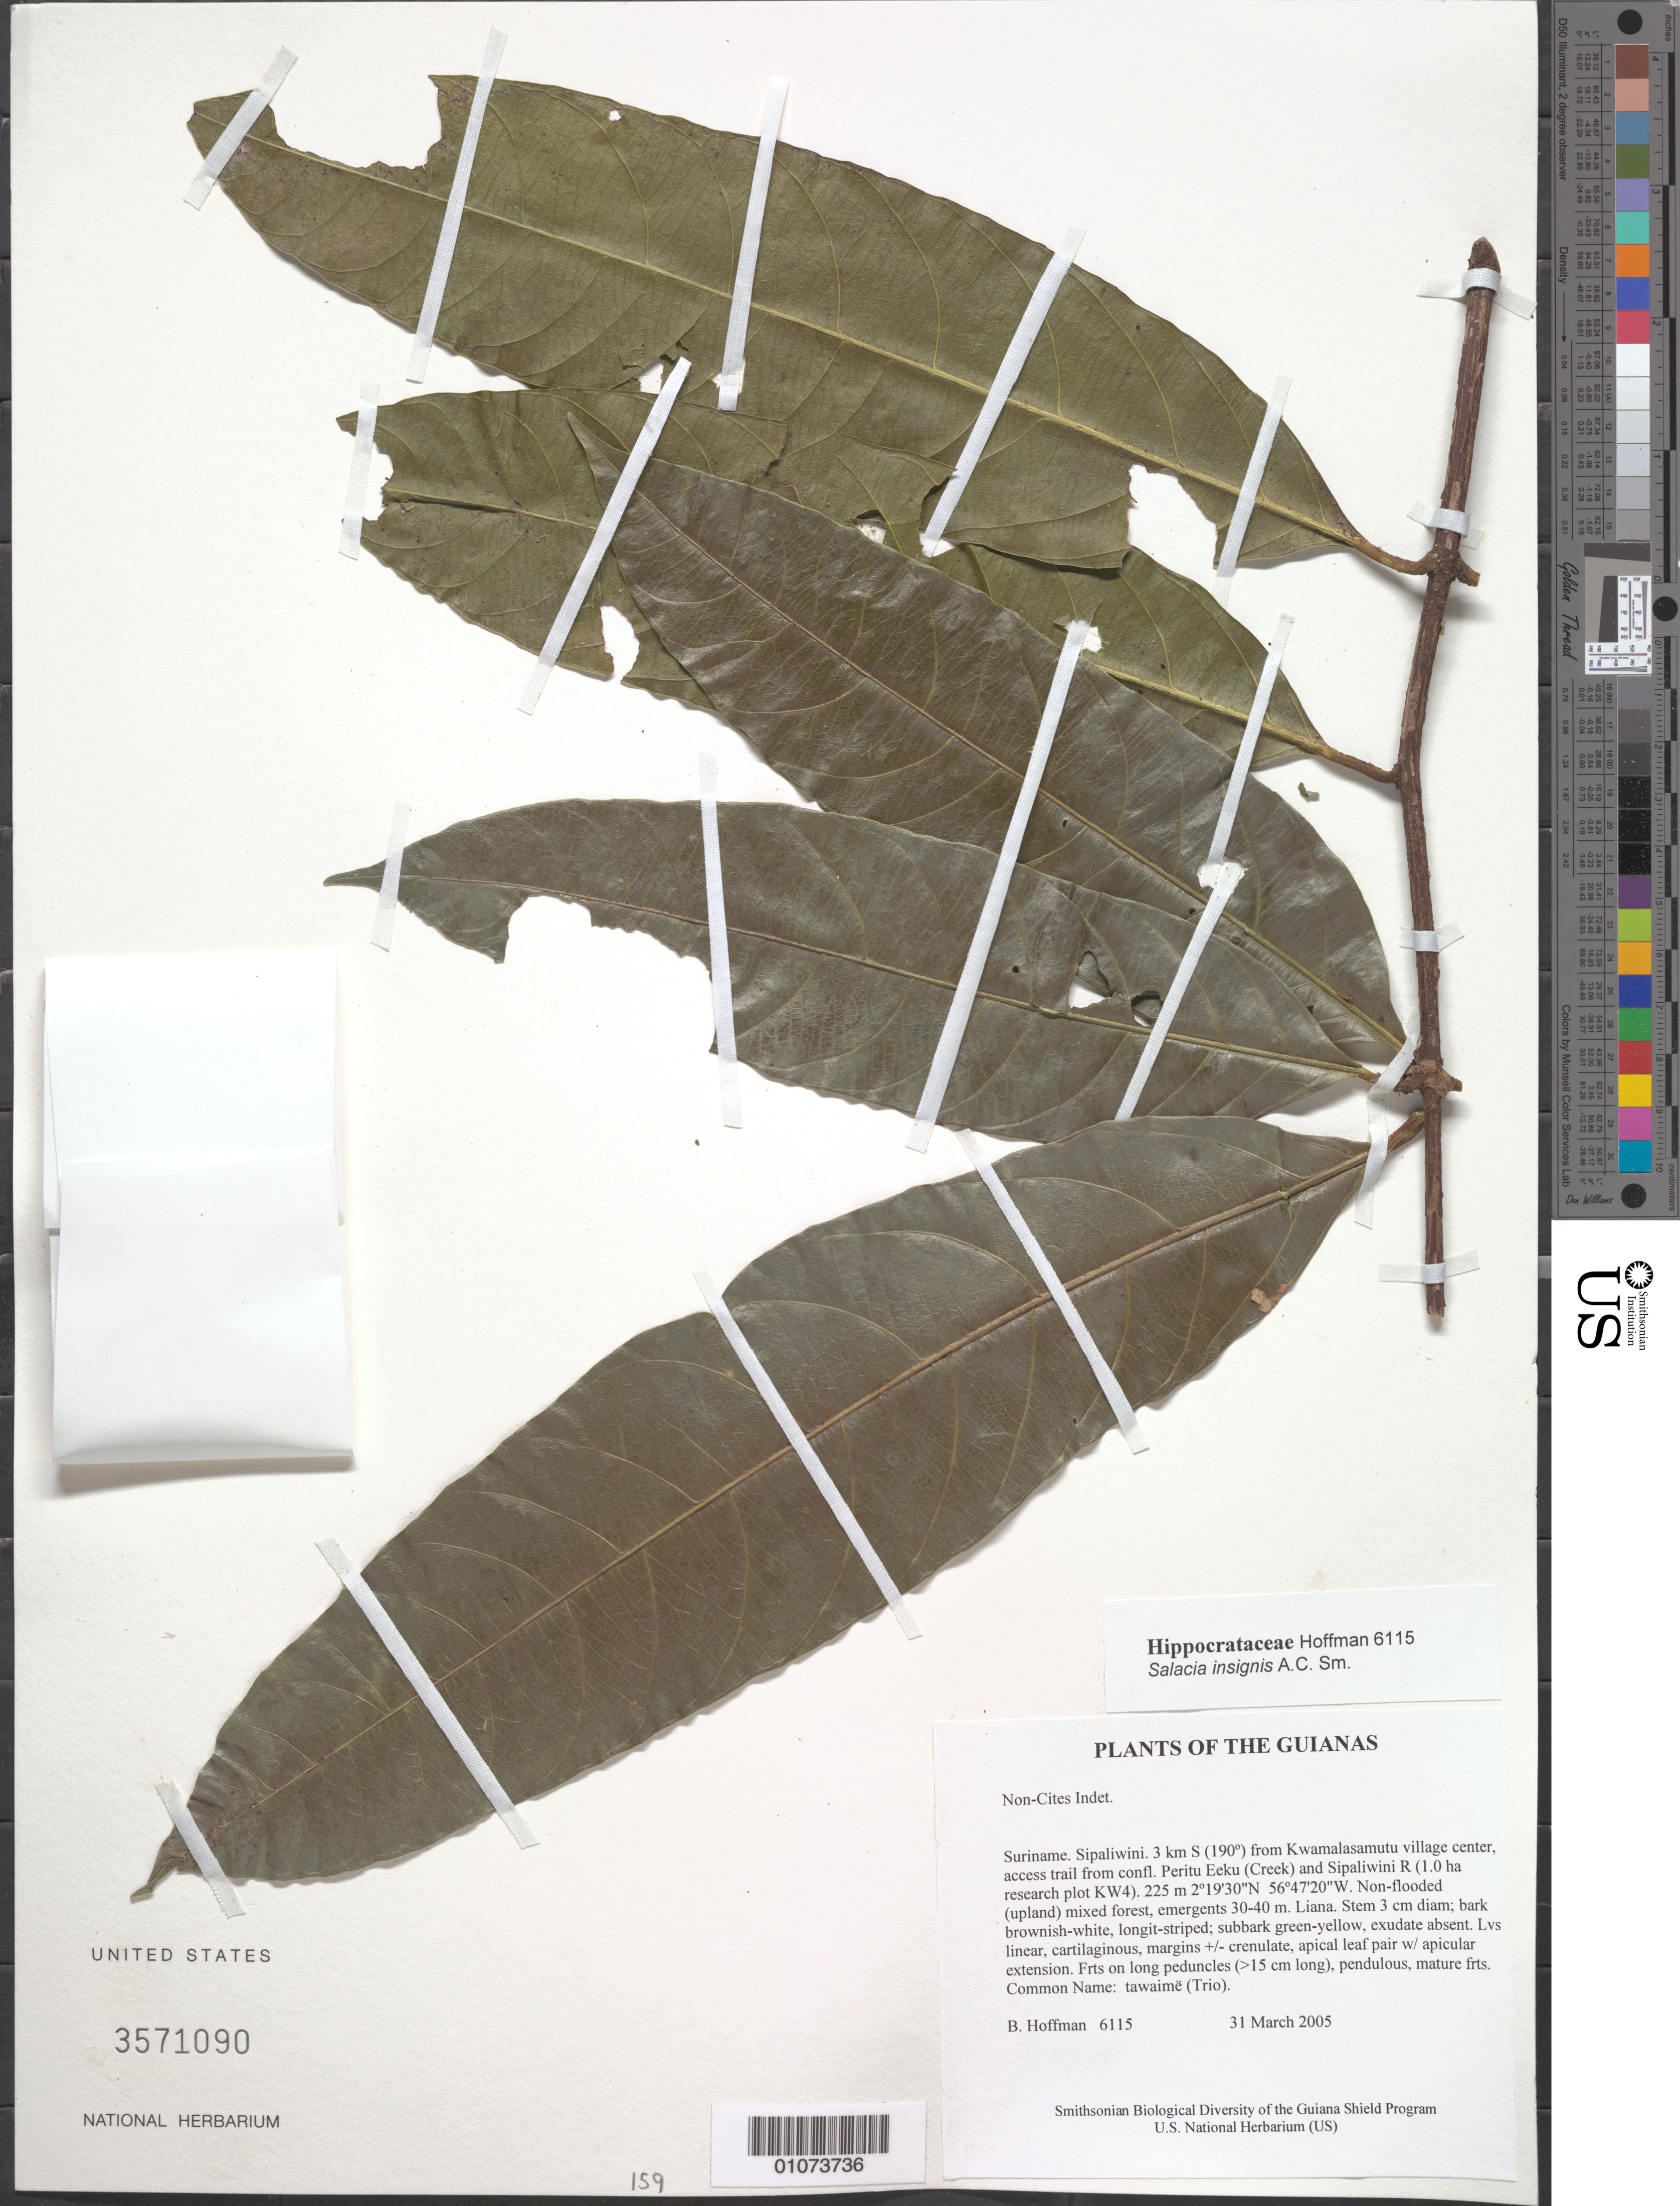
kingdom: Plantae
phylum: Tracheophyta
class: Magnoliopsida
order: Celastrales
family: Celastraceae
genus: Salacia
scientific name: Salacia insignis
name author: A.C. Sm.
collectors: B. Hoffman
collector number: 6115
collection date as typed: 31 March 2005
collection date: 2005-03-31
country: Suriname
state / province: Sipaliwini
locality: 3 km S (190º) from Kwamalasamutu village center, access trail from confl. Peritu Eeku (Creek) and Sipaliwini R (1.0 ha research plot KW4)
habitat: Non-flooded (upland) mixed forest, emergents 30-40 m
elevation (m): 225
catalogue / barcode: US 3571090